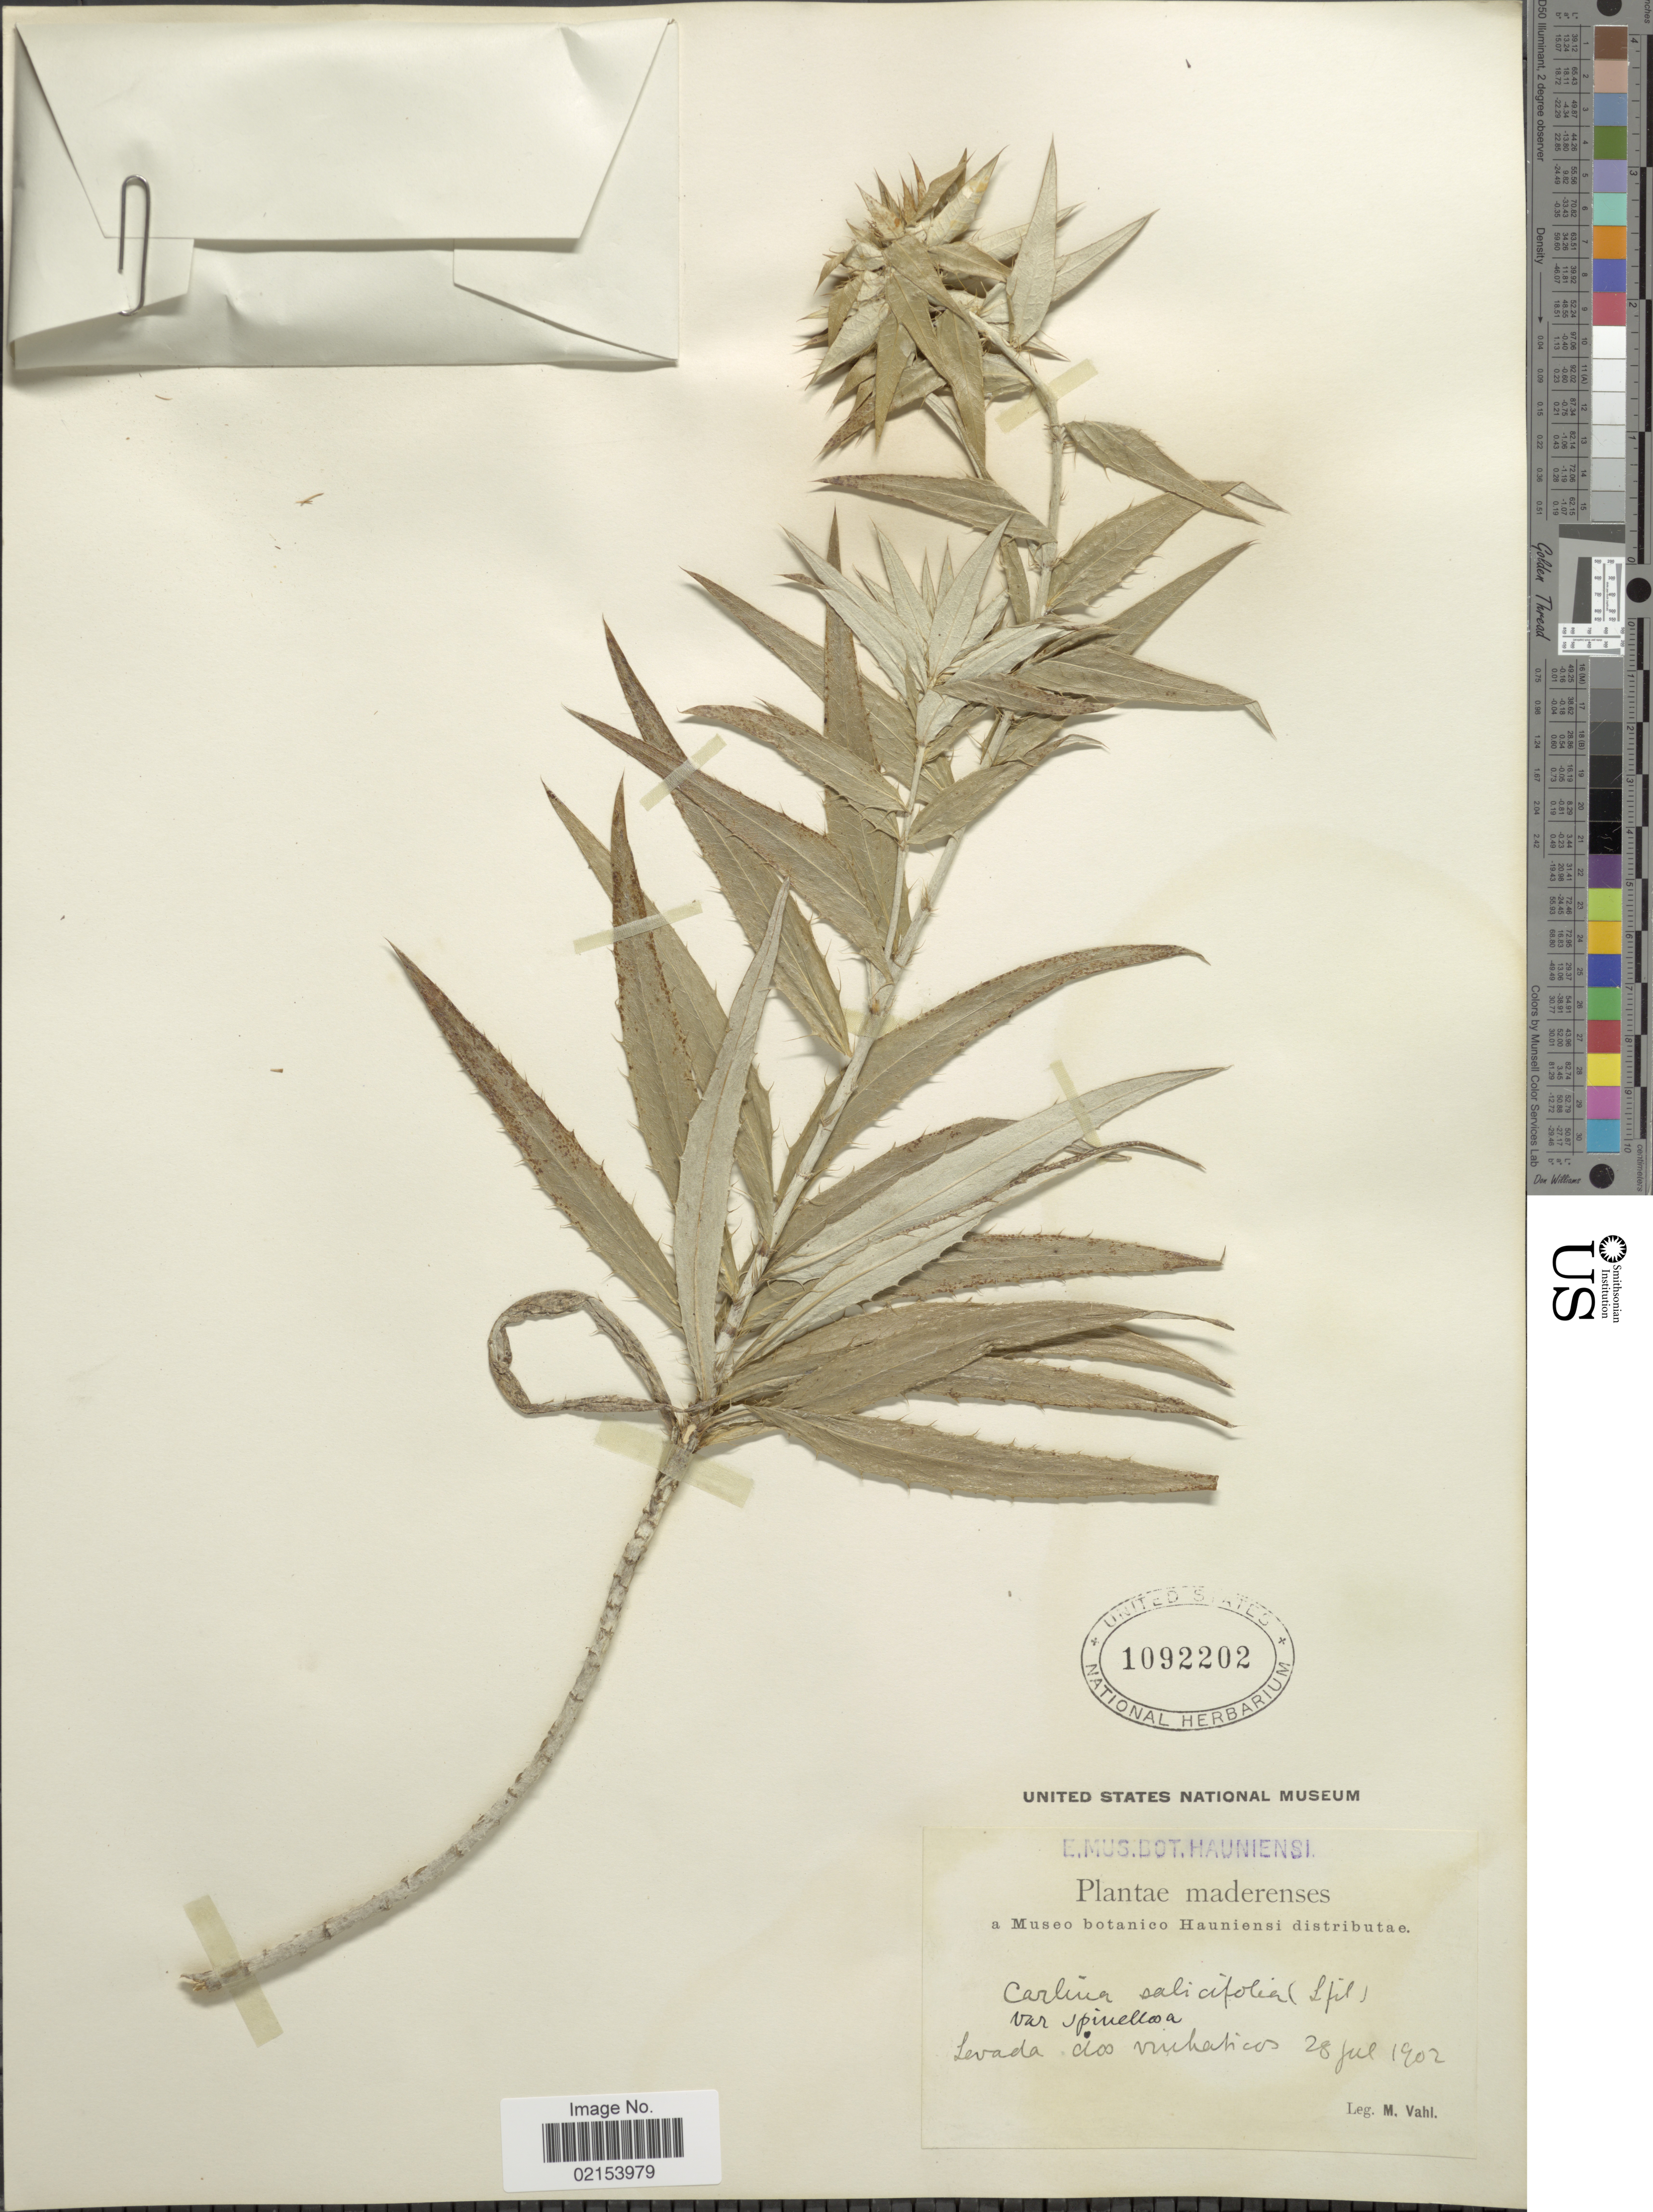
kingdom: Plantae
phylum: Tracheophyta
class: Magnoliopsida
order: Asterales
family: Asteraceae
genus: Carlina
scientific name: Carlina salicifolia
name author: (L. f.) Cav.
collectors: M. Vahl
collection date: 1902-07-28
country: Portugal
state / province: Madeira (Aut. Reg.)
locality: Maderenses. levada dos vruchaticos [interpreted]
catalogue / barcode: US 1092202